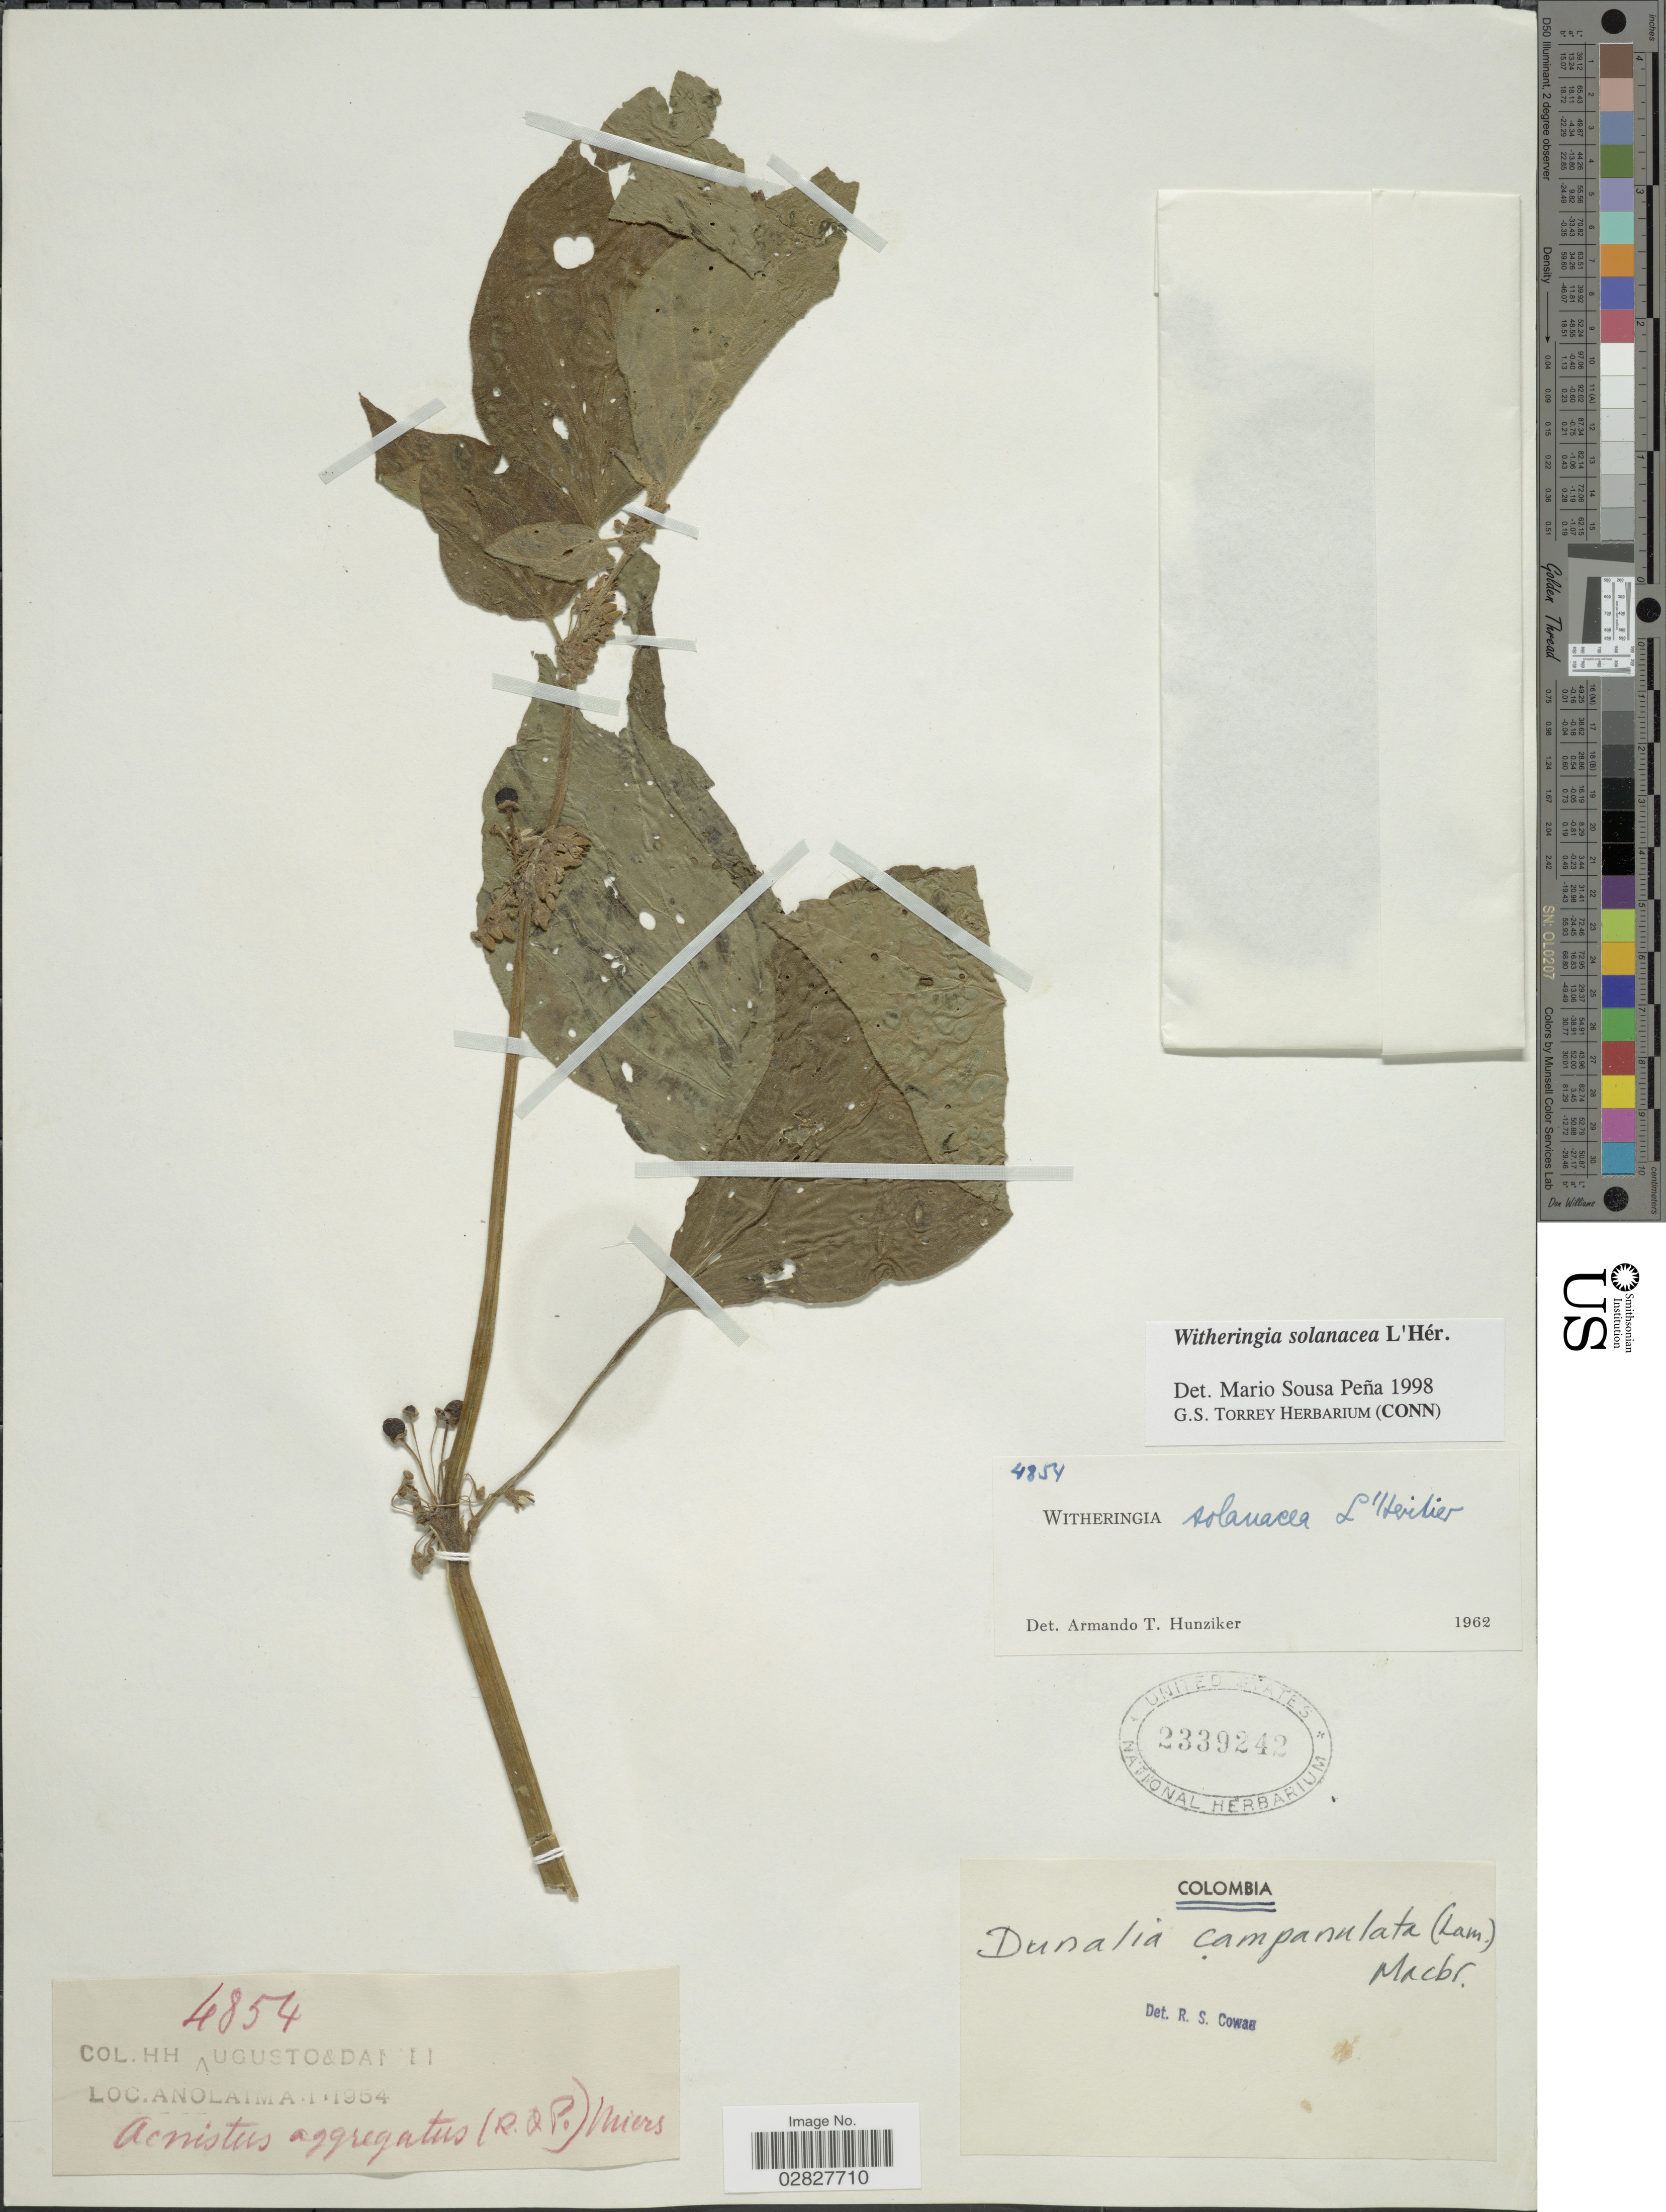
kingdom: Plantae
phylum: Tracheophyta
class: Magnoliopsida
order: Solanales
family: Solanaceae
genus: Witheringia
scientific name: Witheringia solanacea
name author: L'Hér.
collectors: H. Augusto & -. Daniel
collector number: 4854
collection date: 1954-01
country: Colombia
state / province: Cundinamarca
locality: Anolaima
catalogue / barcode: US 2339242